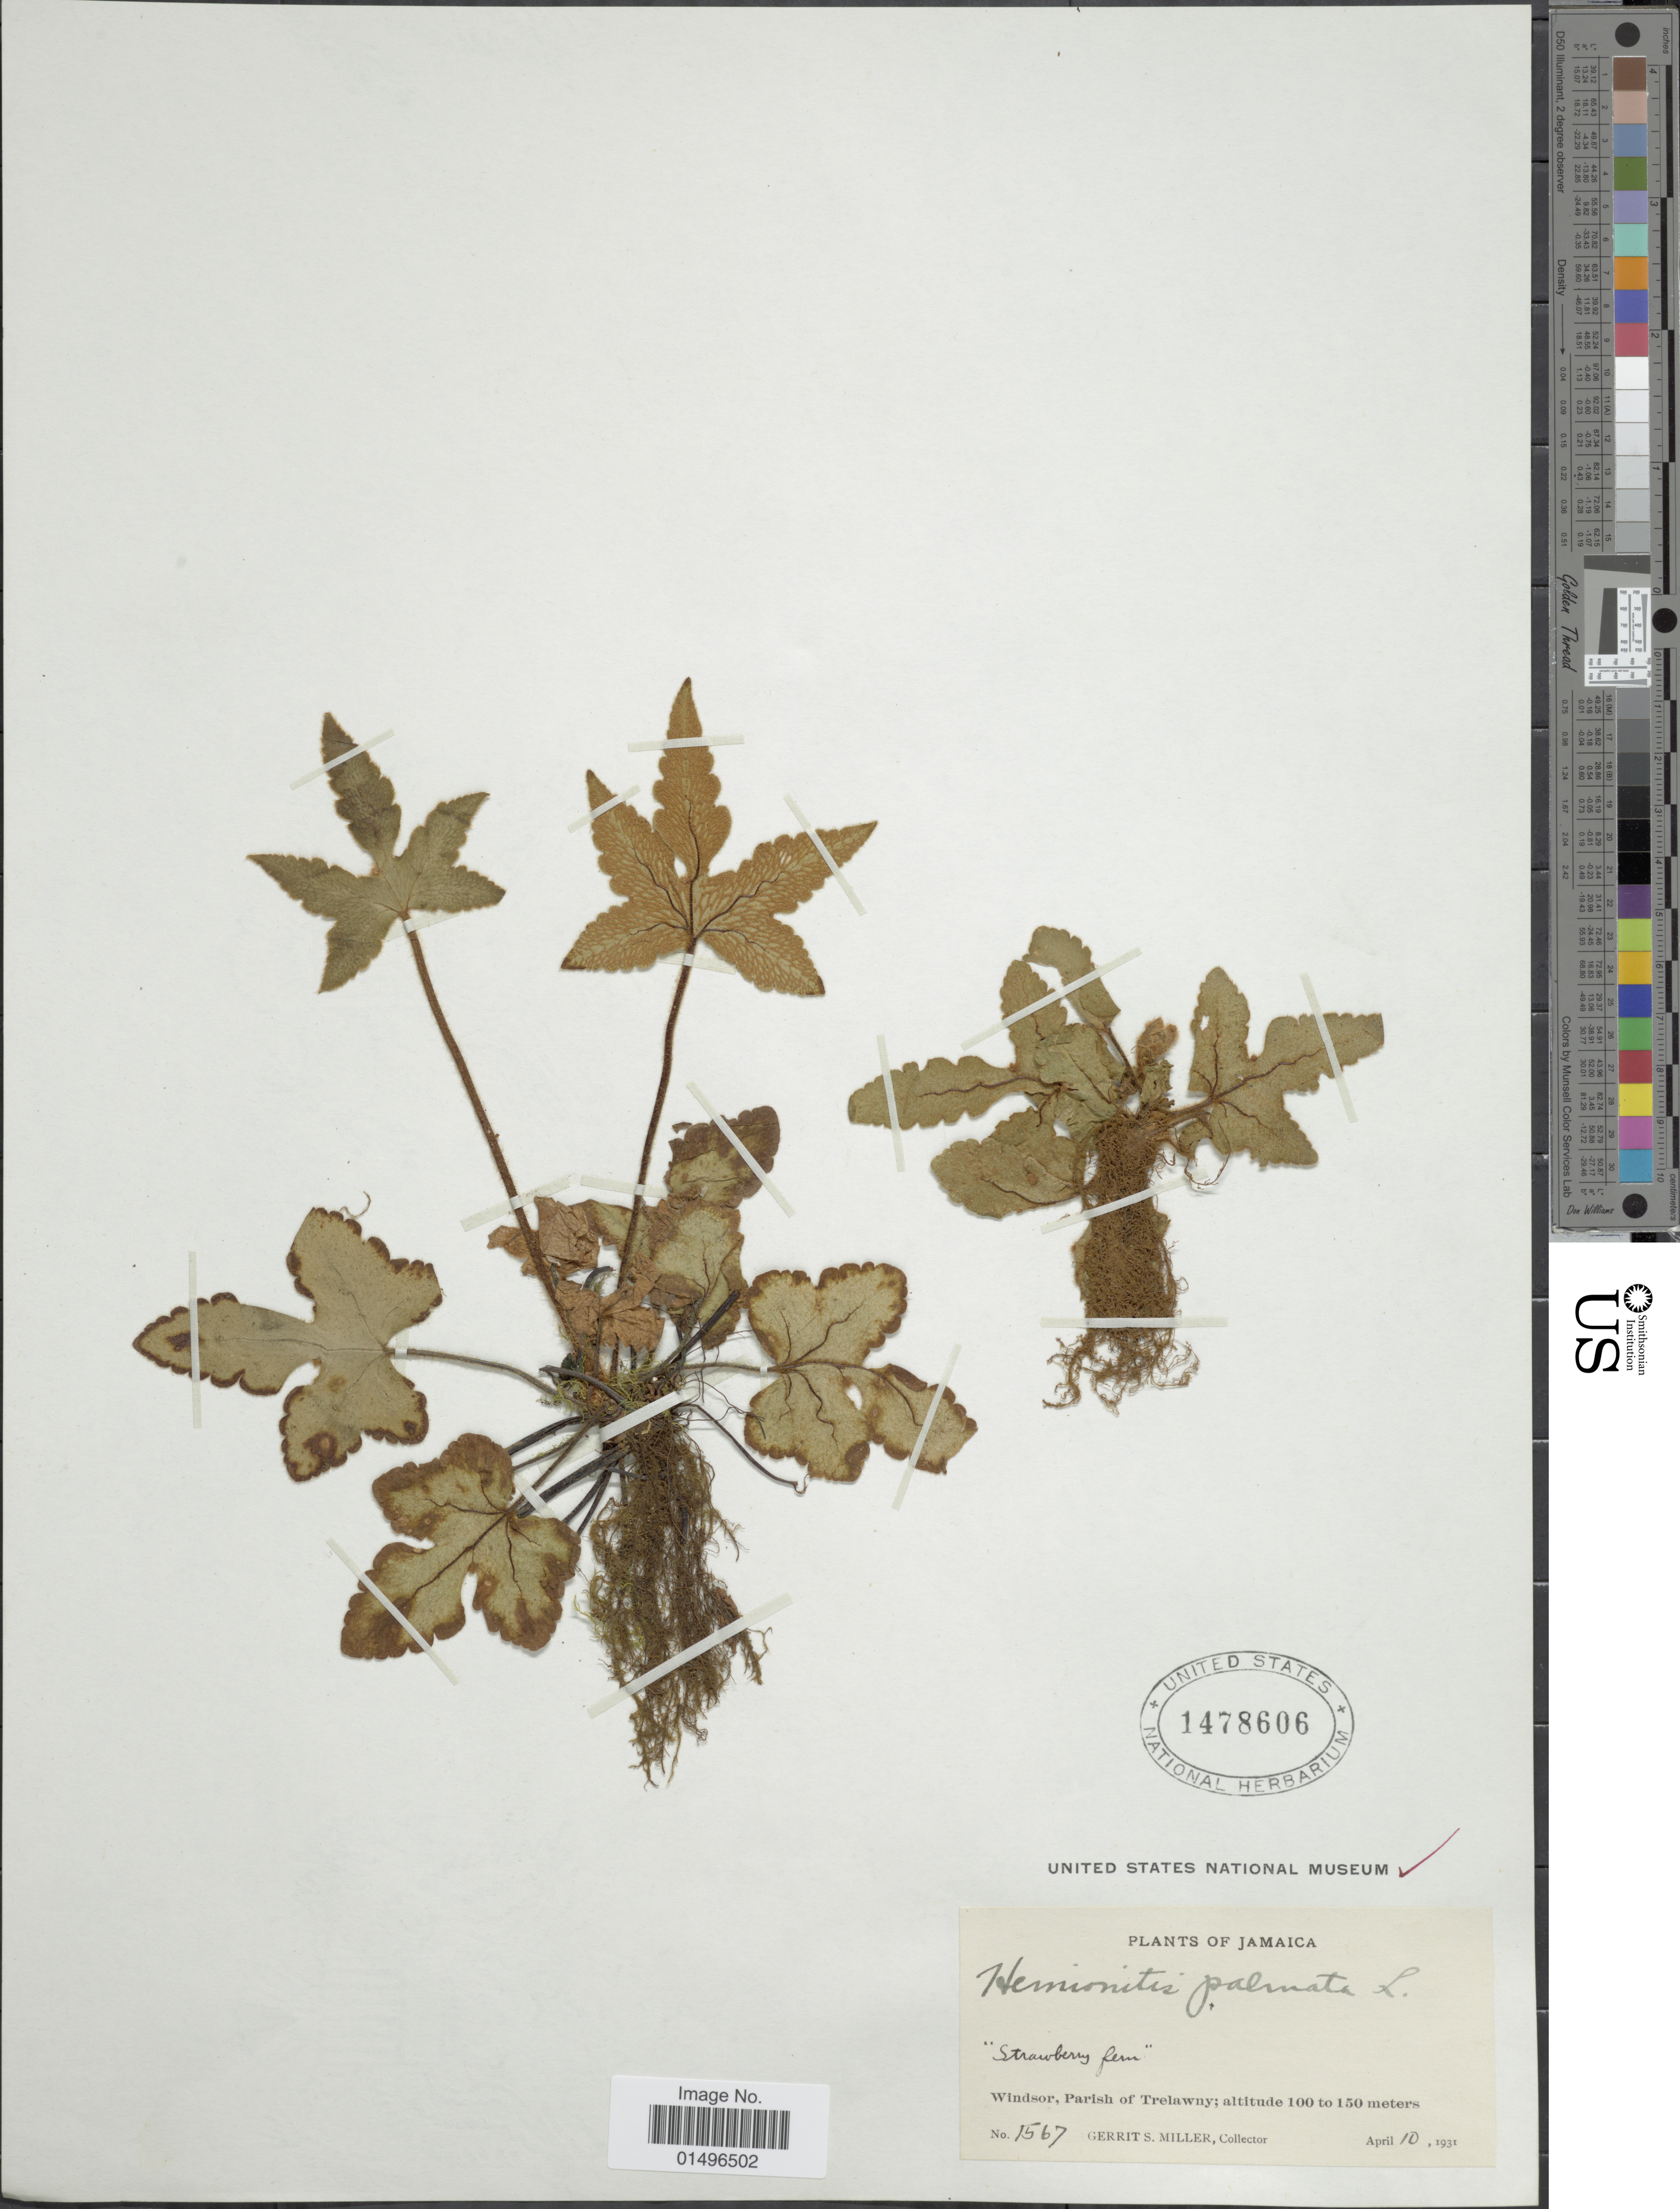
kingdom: Plantae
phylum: Tracheophyta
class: Polypodiopsida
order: Polypodiales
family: Pteridaceae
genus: Hemionitis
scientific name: Hemionitis palmata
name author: L.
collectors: G. S. Miller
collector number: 1567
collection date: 1931-04-10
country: Jamaica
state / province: Trelawny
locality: Jamaica, Windsor, Parish of Trelawny.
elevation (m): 100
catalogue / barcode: US 1478606